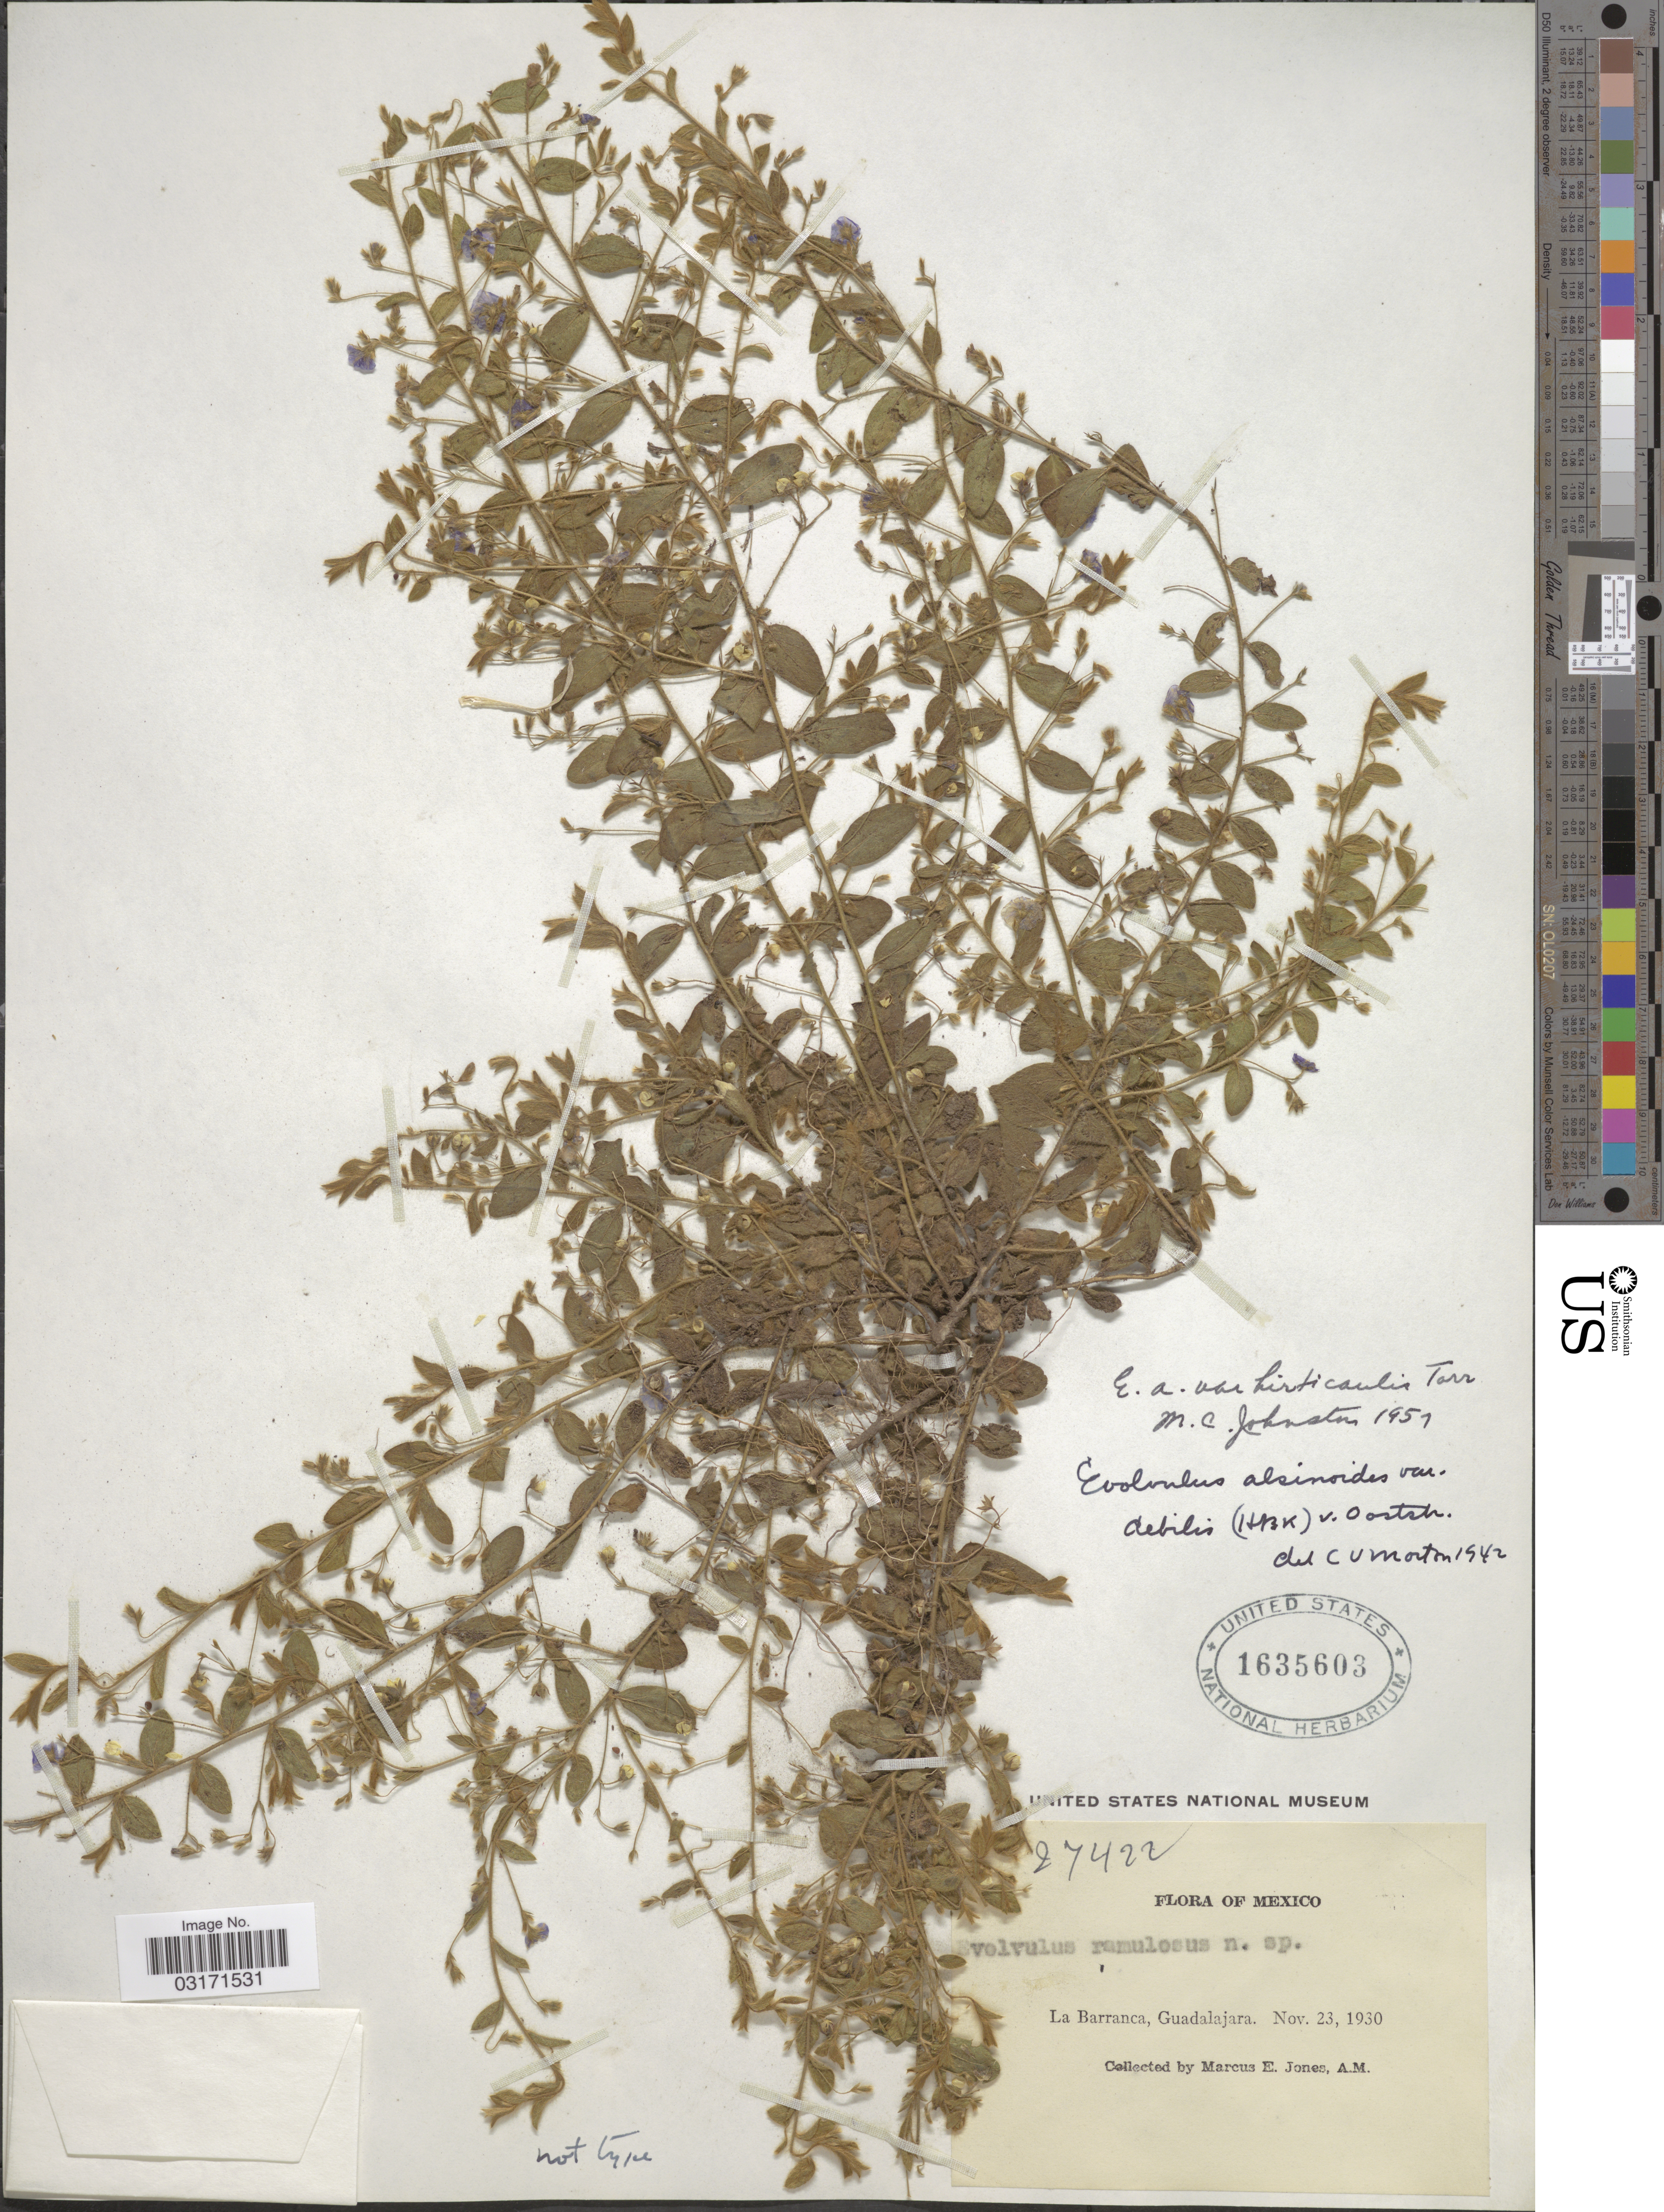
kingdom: Plantae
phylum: Tracheophyta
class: Magnoliopsida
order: Solanales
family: Convolvulaceae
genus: Evolvulus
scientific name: Evolvulus alsinoides var. debilis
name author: (Kunth) Ooststr.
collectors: M. E. Jones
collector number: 27422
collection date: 1930-11-23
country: Mexico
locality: La Barranca, Guadalajara.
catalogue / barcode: US 1635603